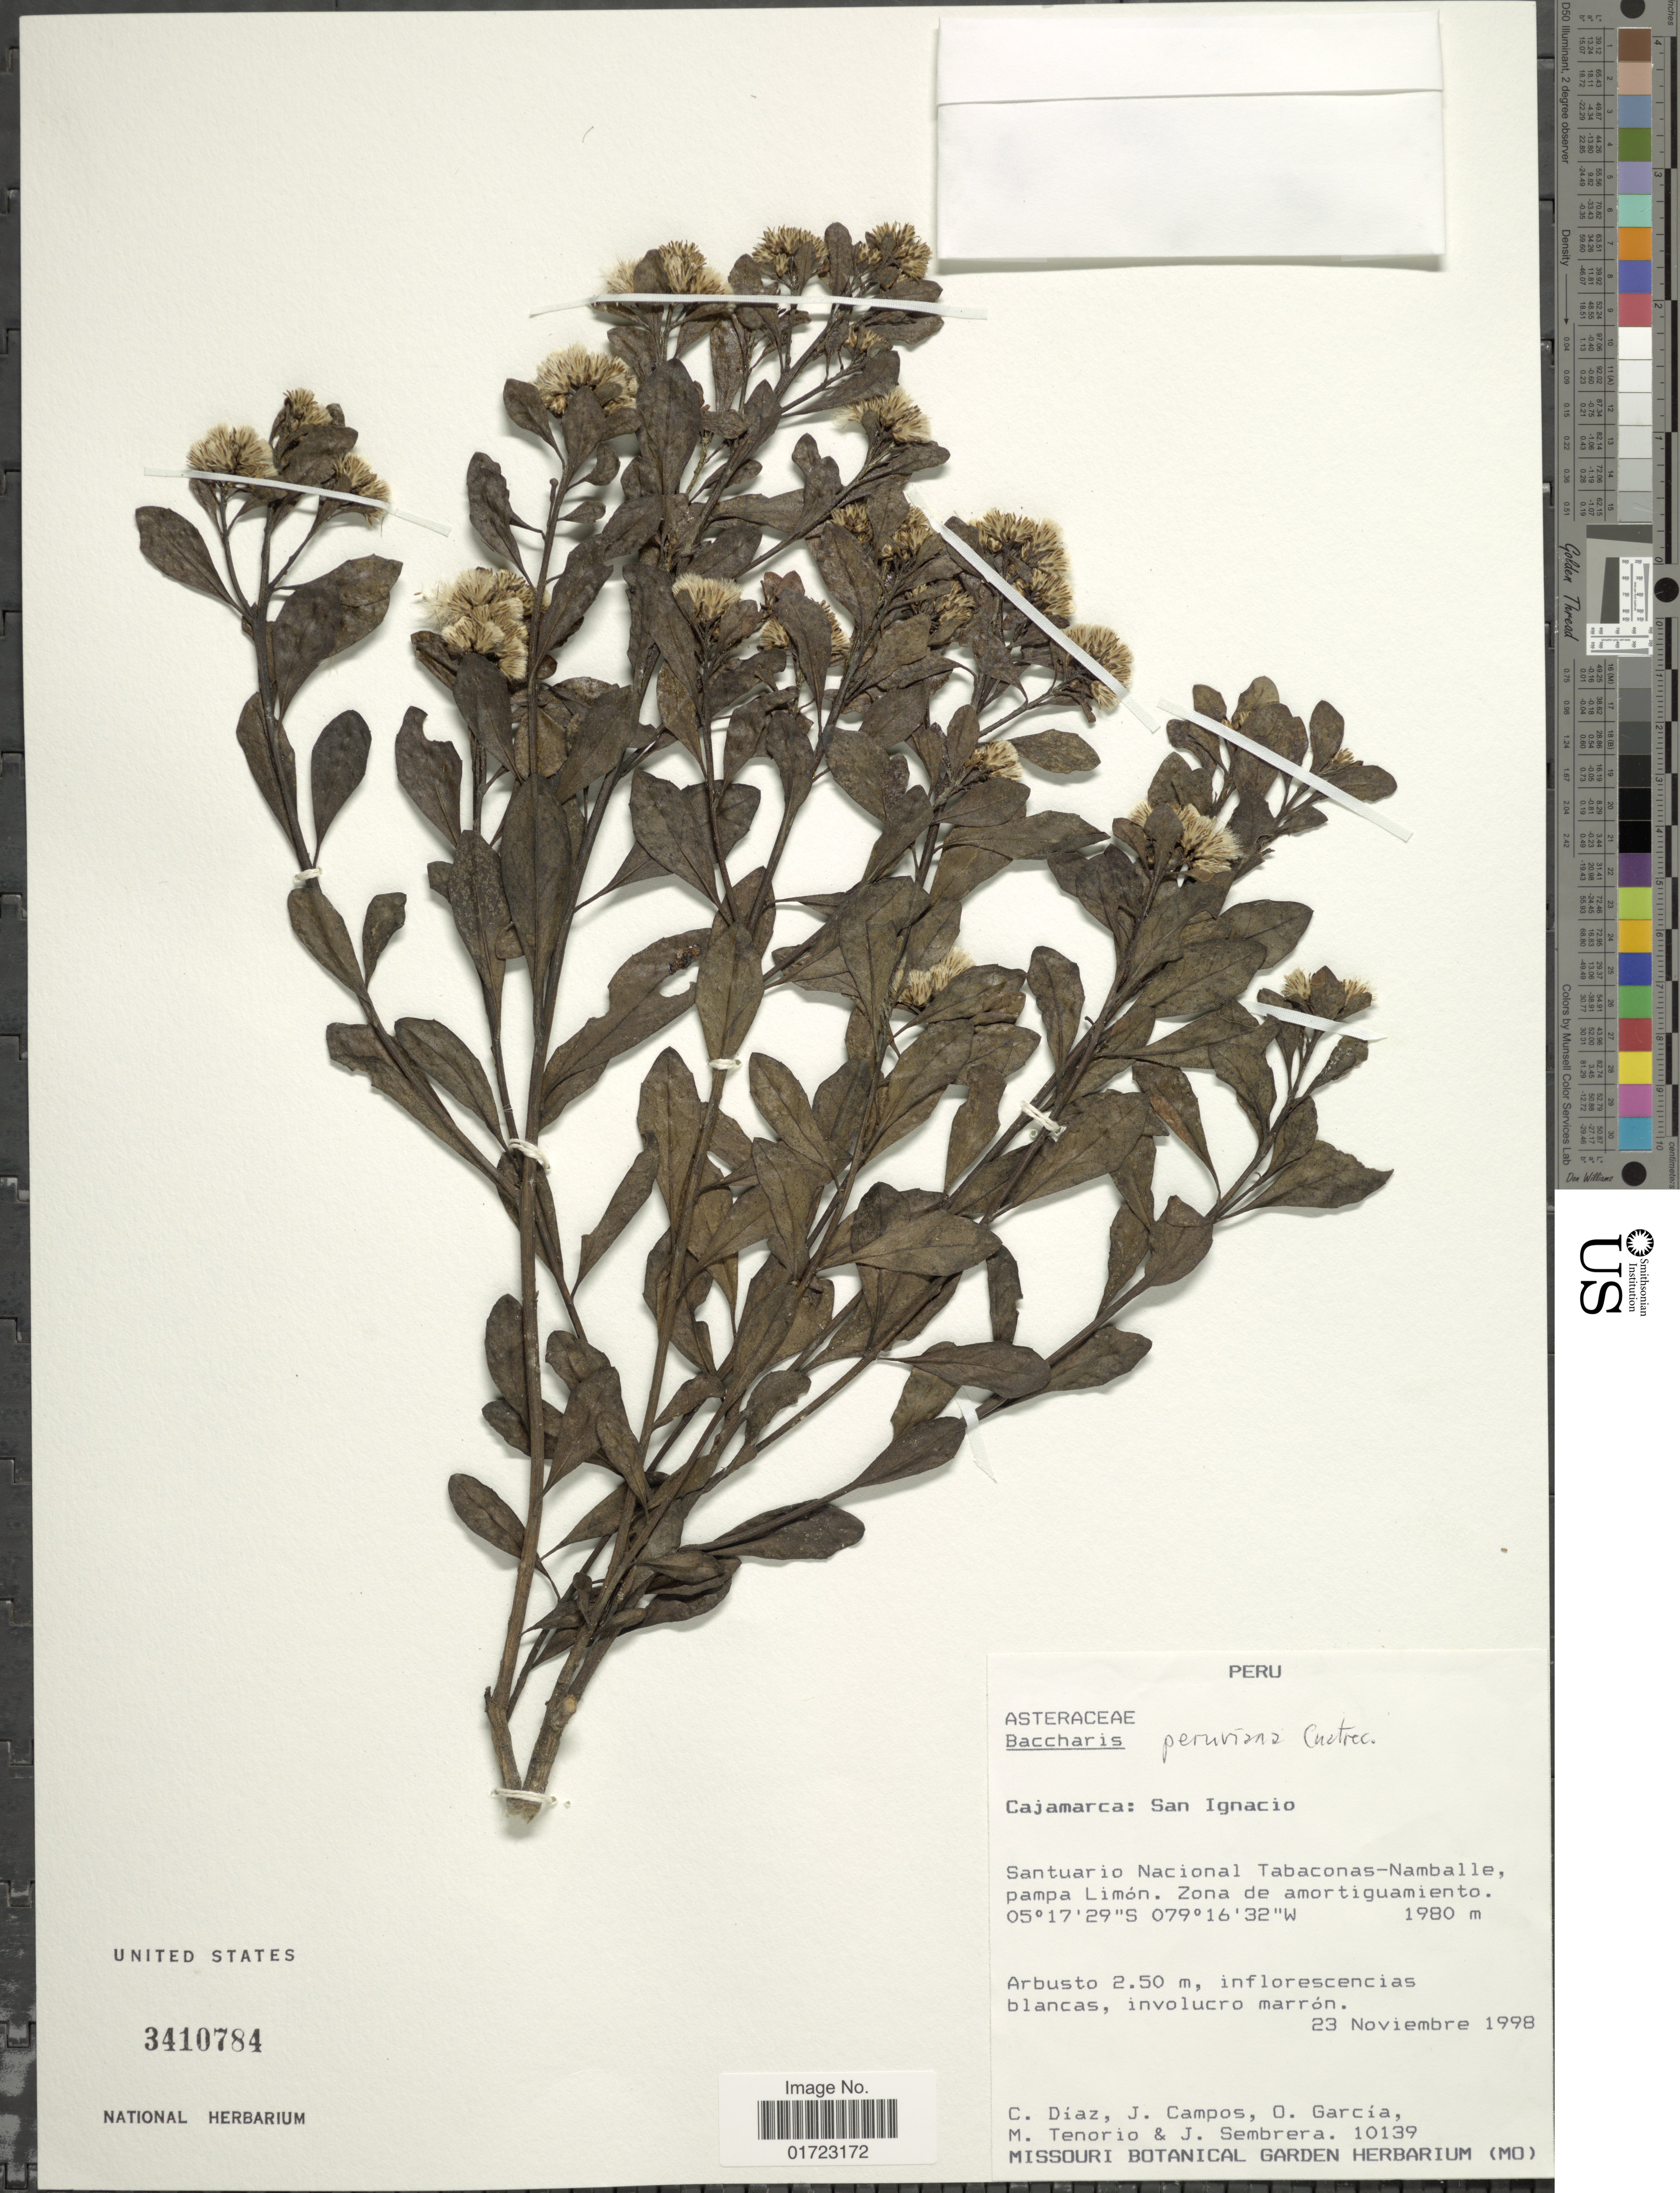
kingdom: Plantae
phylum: Tracheophyta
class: Magnoliopsida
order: Asterales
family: Asteraceae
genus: Baccharis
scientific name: Baccharis peruviana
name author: Cuatrec.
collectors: C. Díaz, J. Campos, O. Garcia, M. Tenorio & J. Sembrera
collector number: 10139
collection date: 1998-11-23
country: Peru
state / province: Cajamarca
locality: San Ignacio. santuario nacional Tabaconas-Namballe pampa Limon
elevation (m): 1980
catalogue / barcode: US 3410784